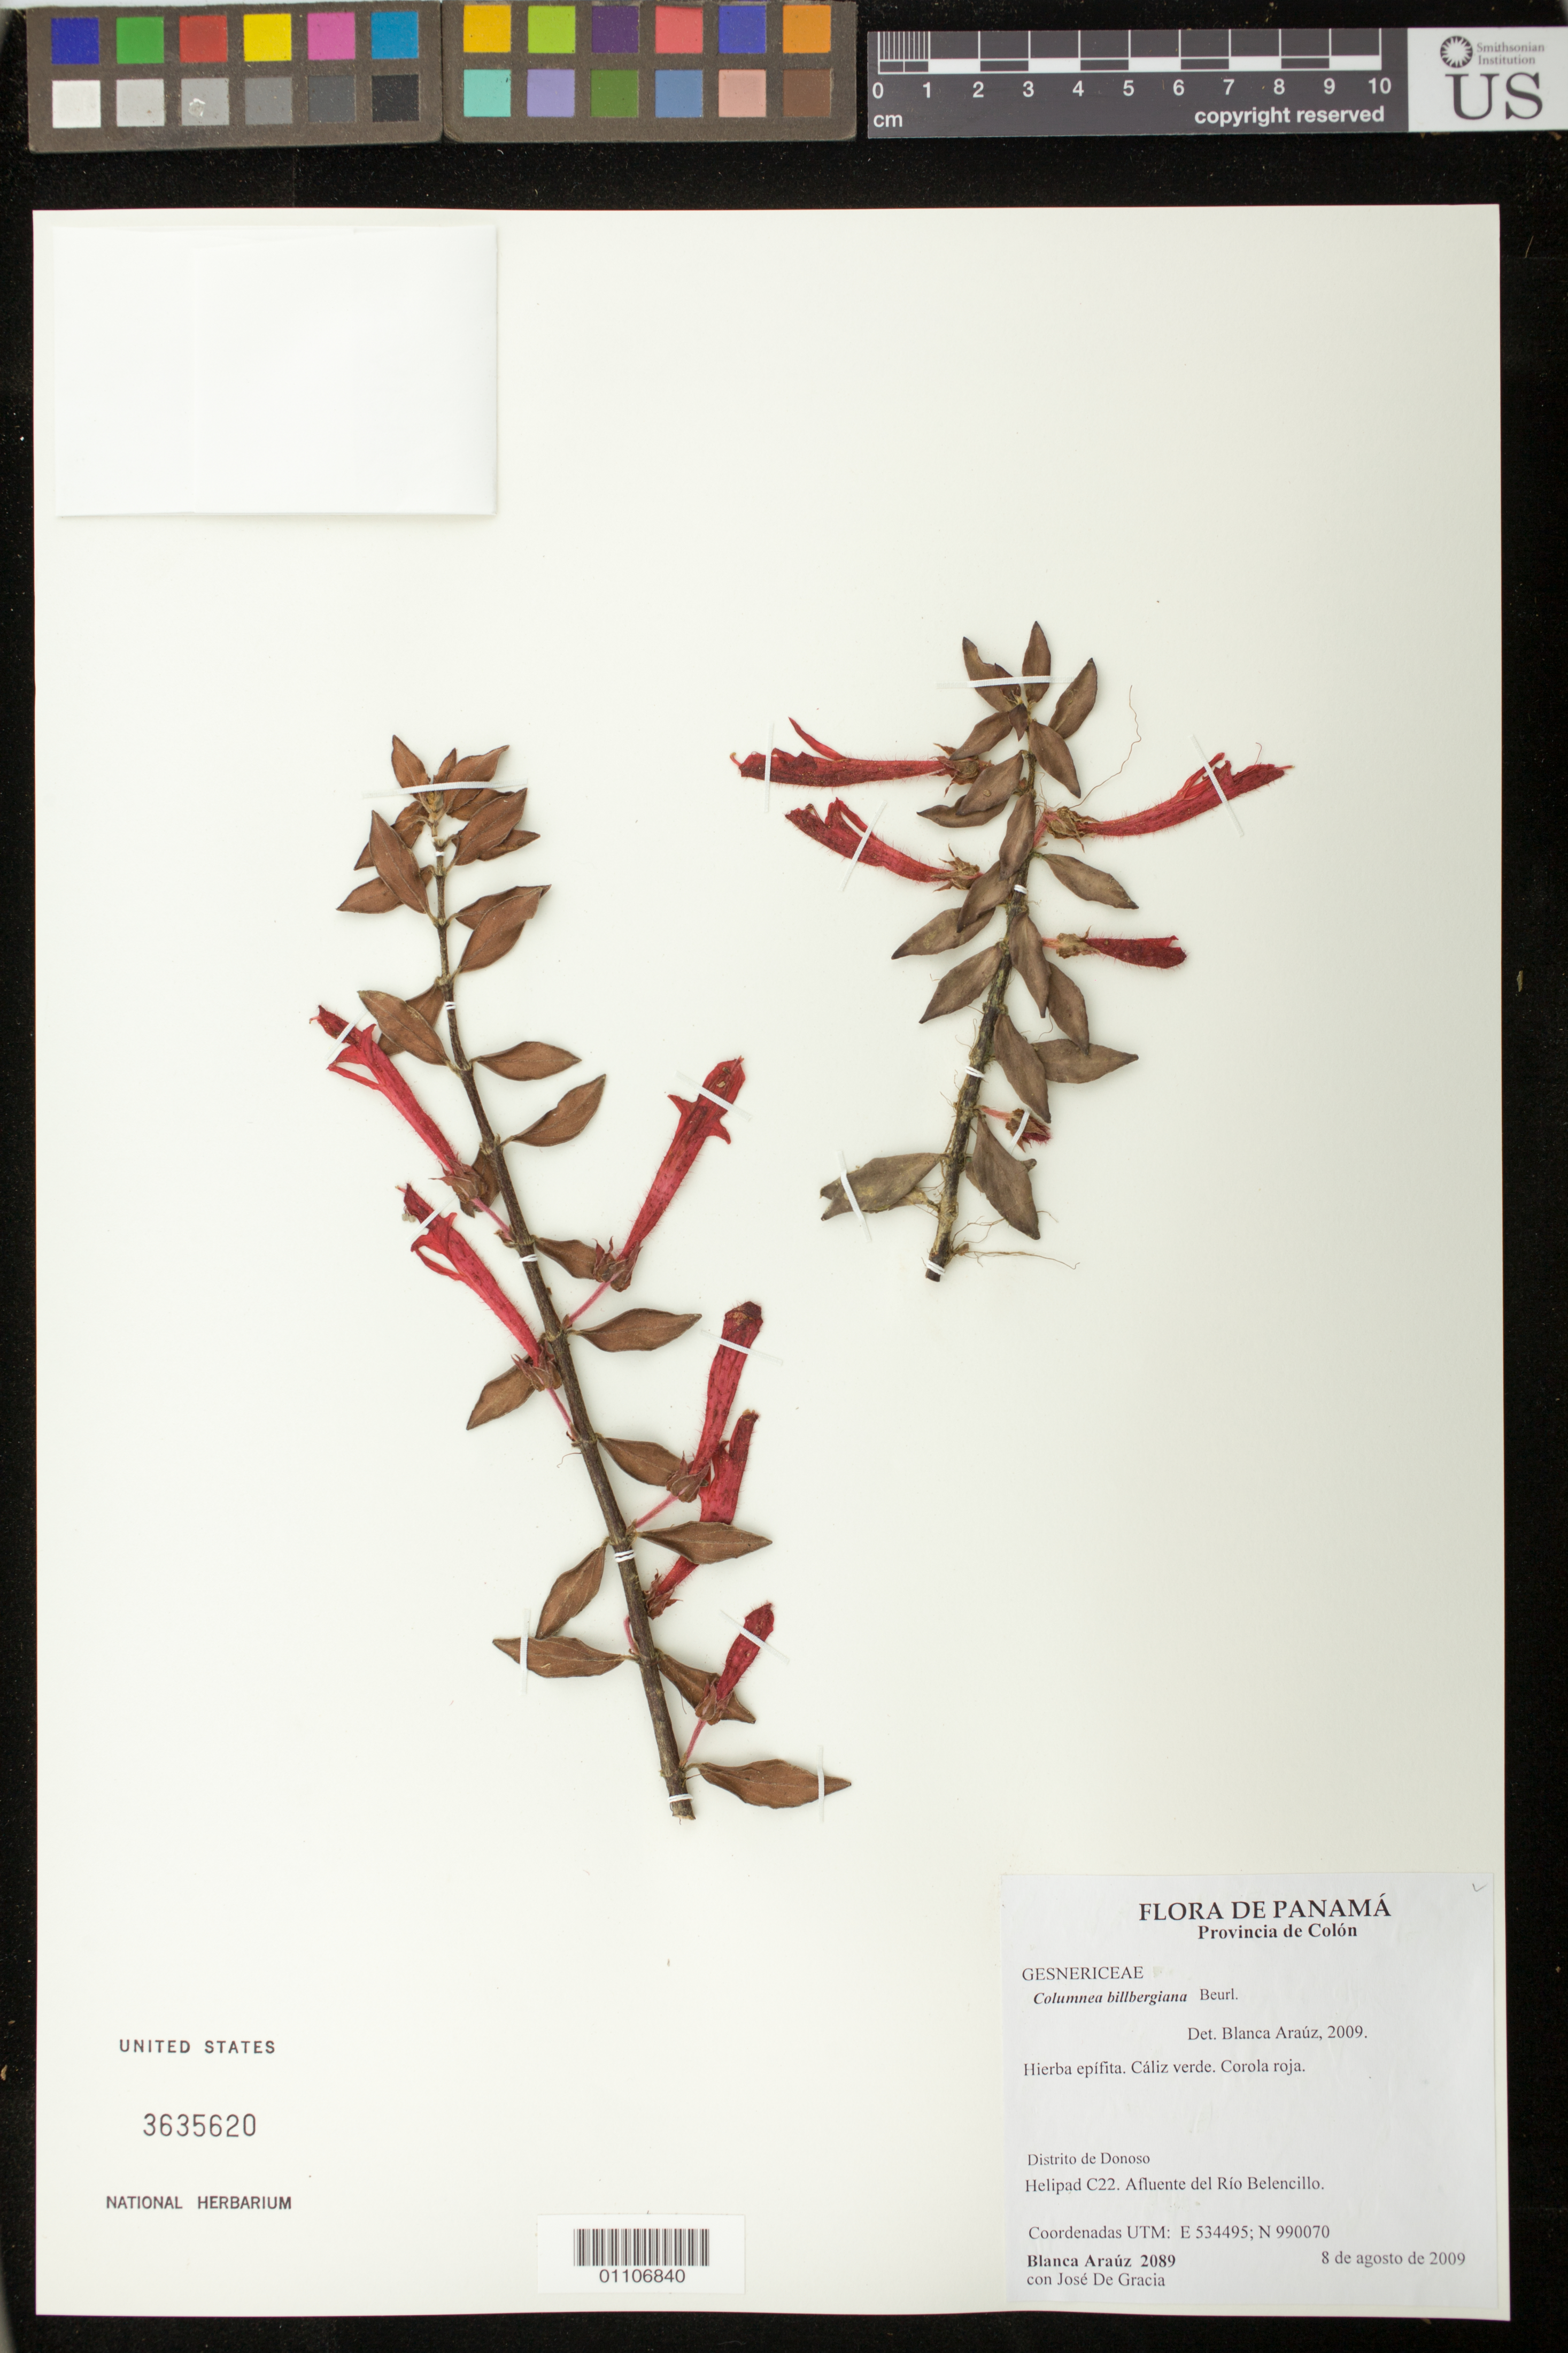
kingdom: Plantae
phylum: Tracheophyta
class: Magnoliopsida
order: Lamiales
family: Gesneriaceae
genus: Columnea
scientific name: Columnea billbergiana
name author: Beurl.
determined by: Araúz, B.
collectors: B. Araúz & J. De Gracia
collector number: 2089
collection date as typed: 08 Aug 2009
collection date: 2009-08-08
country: Panama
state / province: Colón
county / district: Donoso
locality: Distrito de Donoso: Helipad C22. Afluente del Rio Belencillo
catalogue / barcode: US 3635620